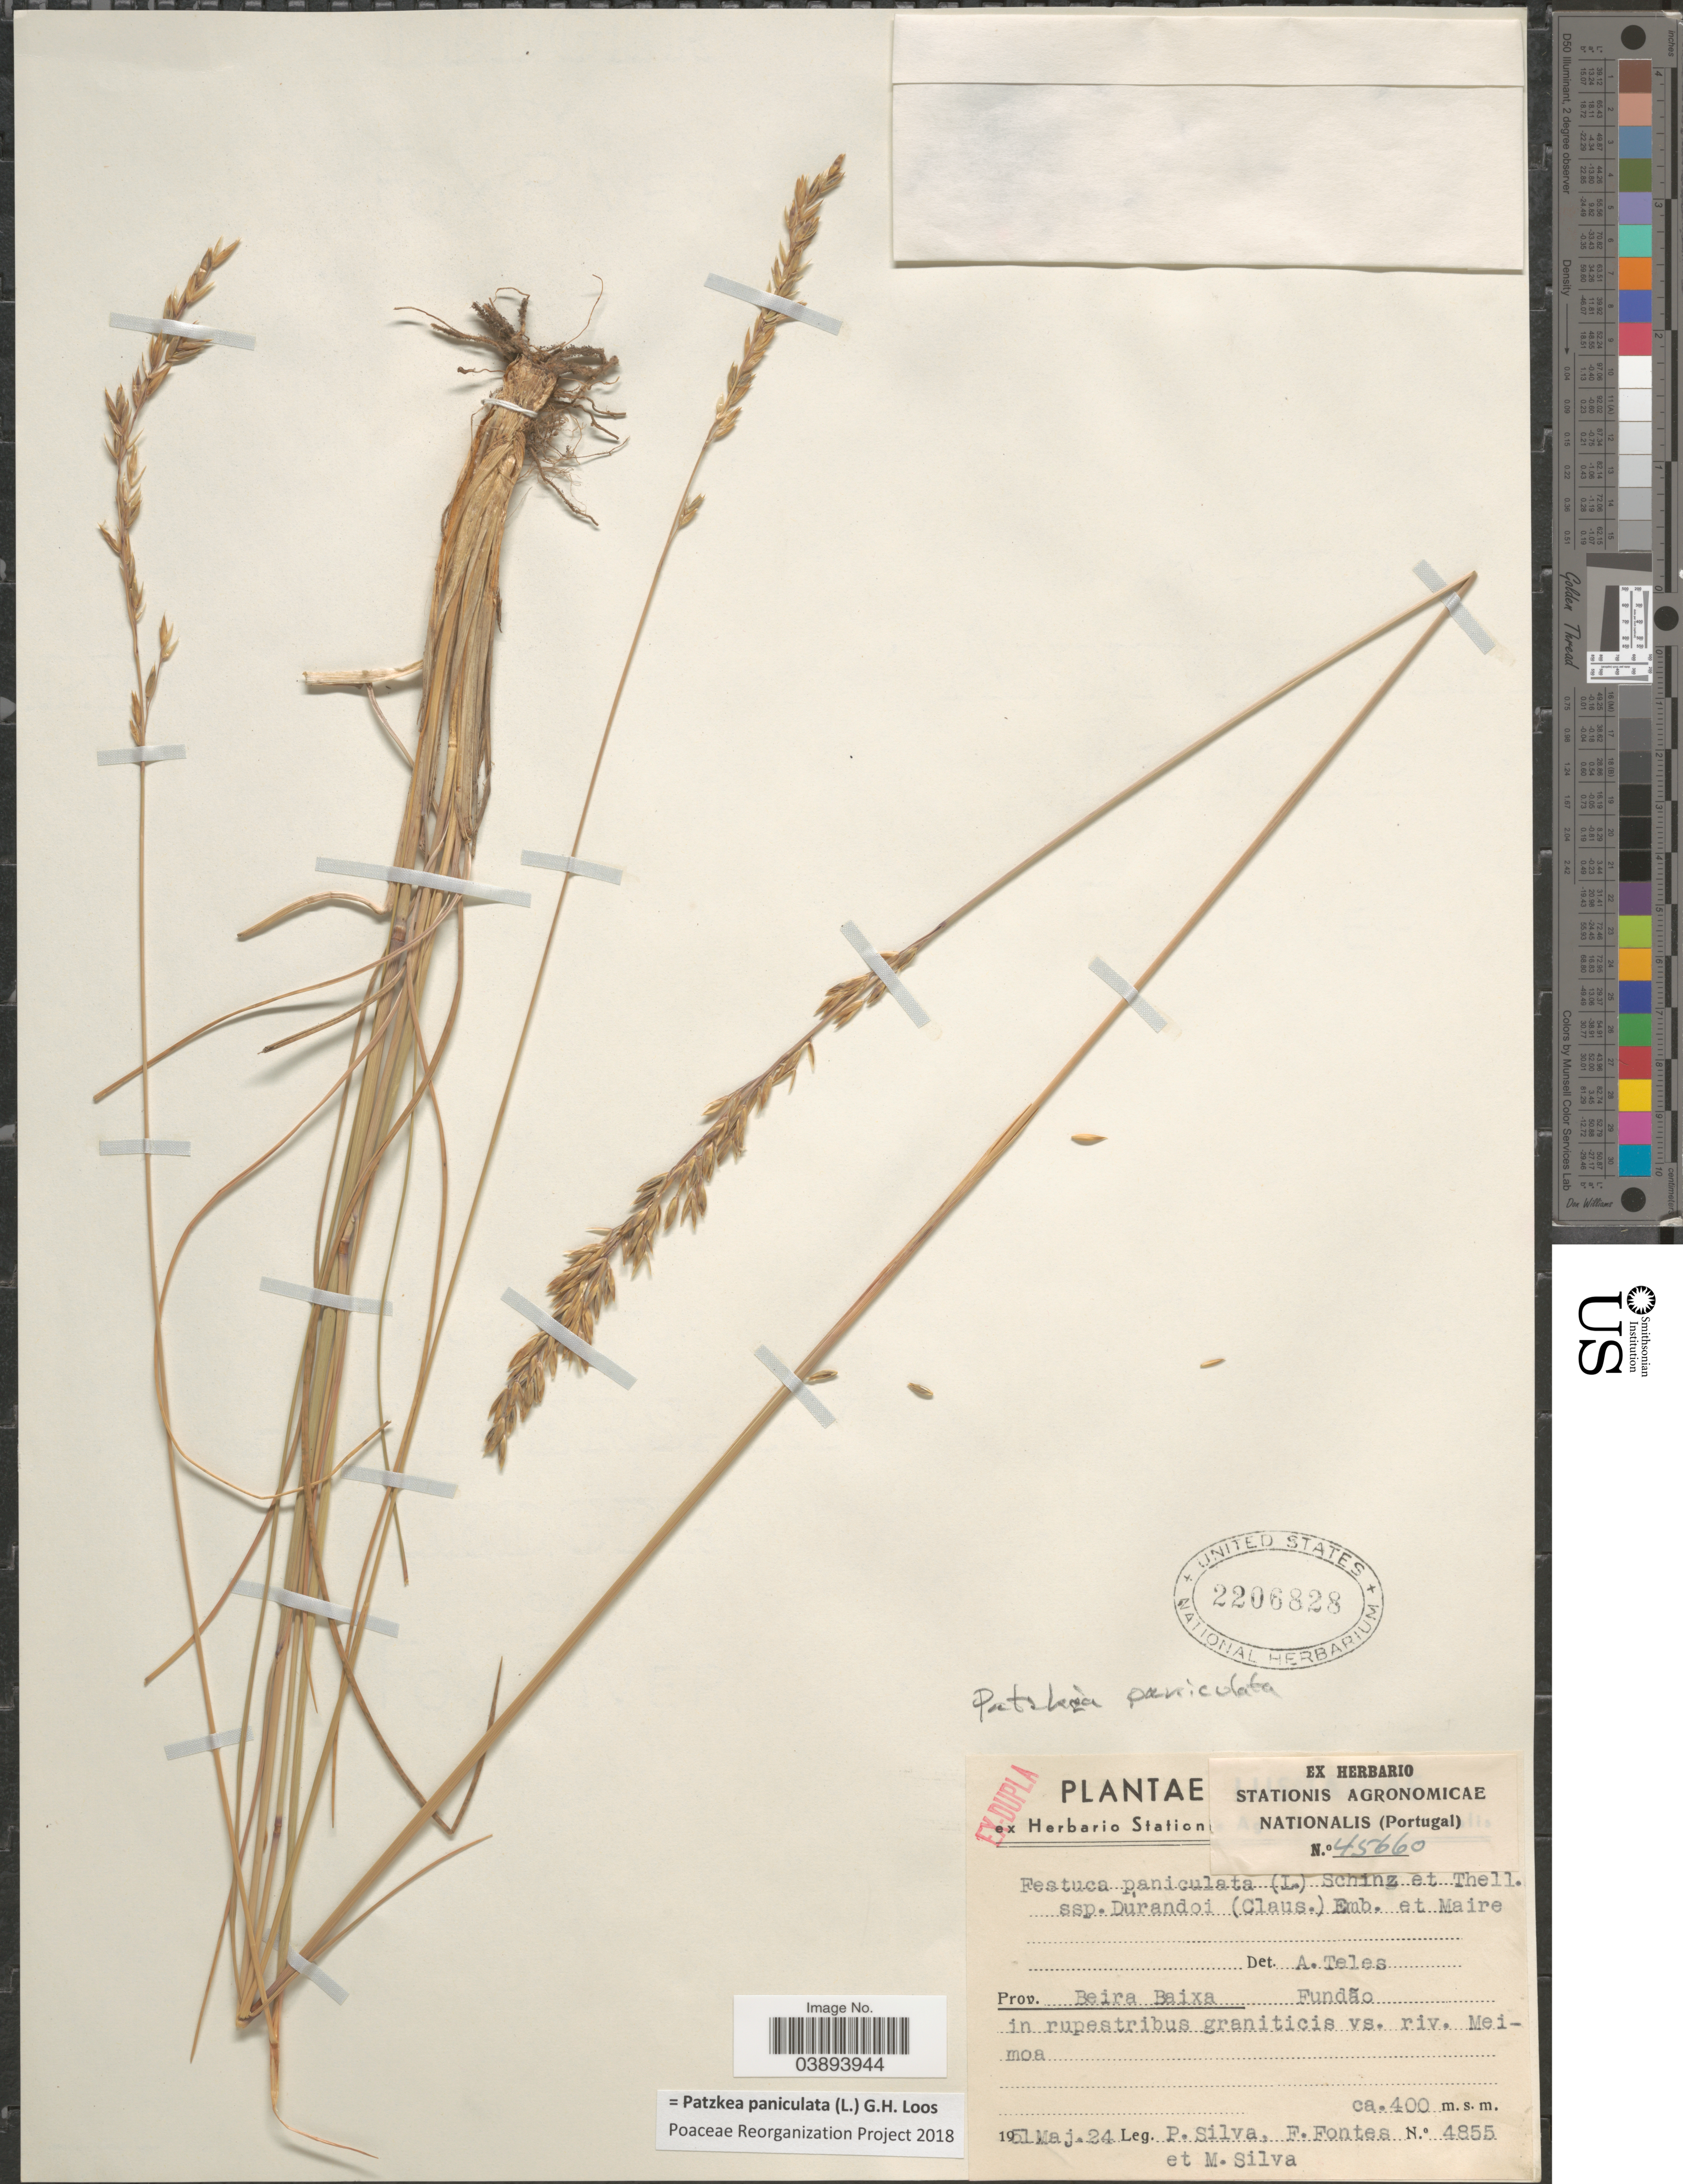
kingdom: Plantae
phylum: Tracheophyta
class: Liliopsida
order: Poales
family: Poaceae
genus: Xanthochloa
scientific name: Xanthochloa paniculata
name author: (L.) G. H. Loos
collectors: P. Silva, Fontes, F. & M. Silva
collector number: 4855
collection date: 1951-05-24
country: Portugal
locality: Prov. Beira Baixa. Fundão in rupestribus graniticis vs. riv. Meimoa.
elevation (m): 400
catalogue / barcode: US 2206828